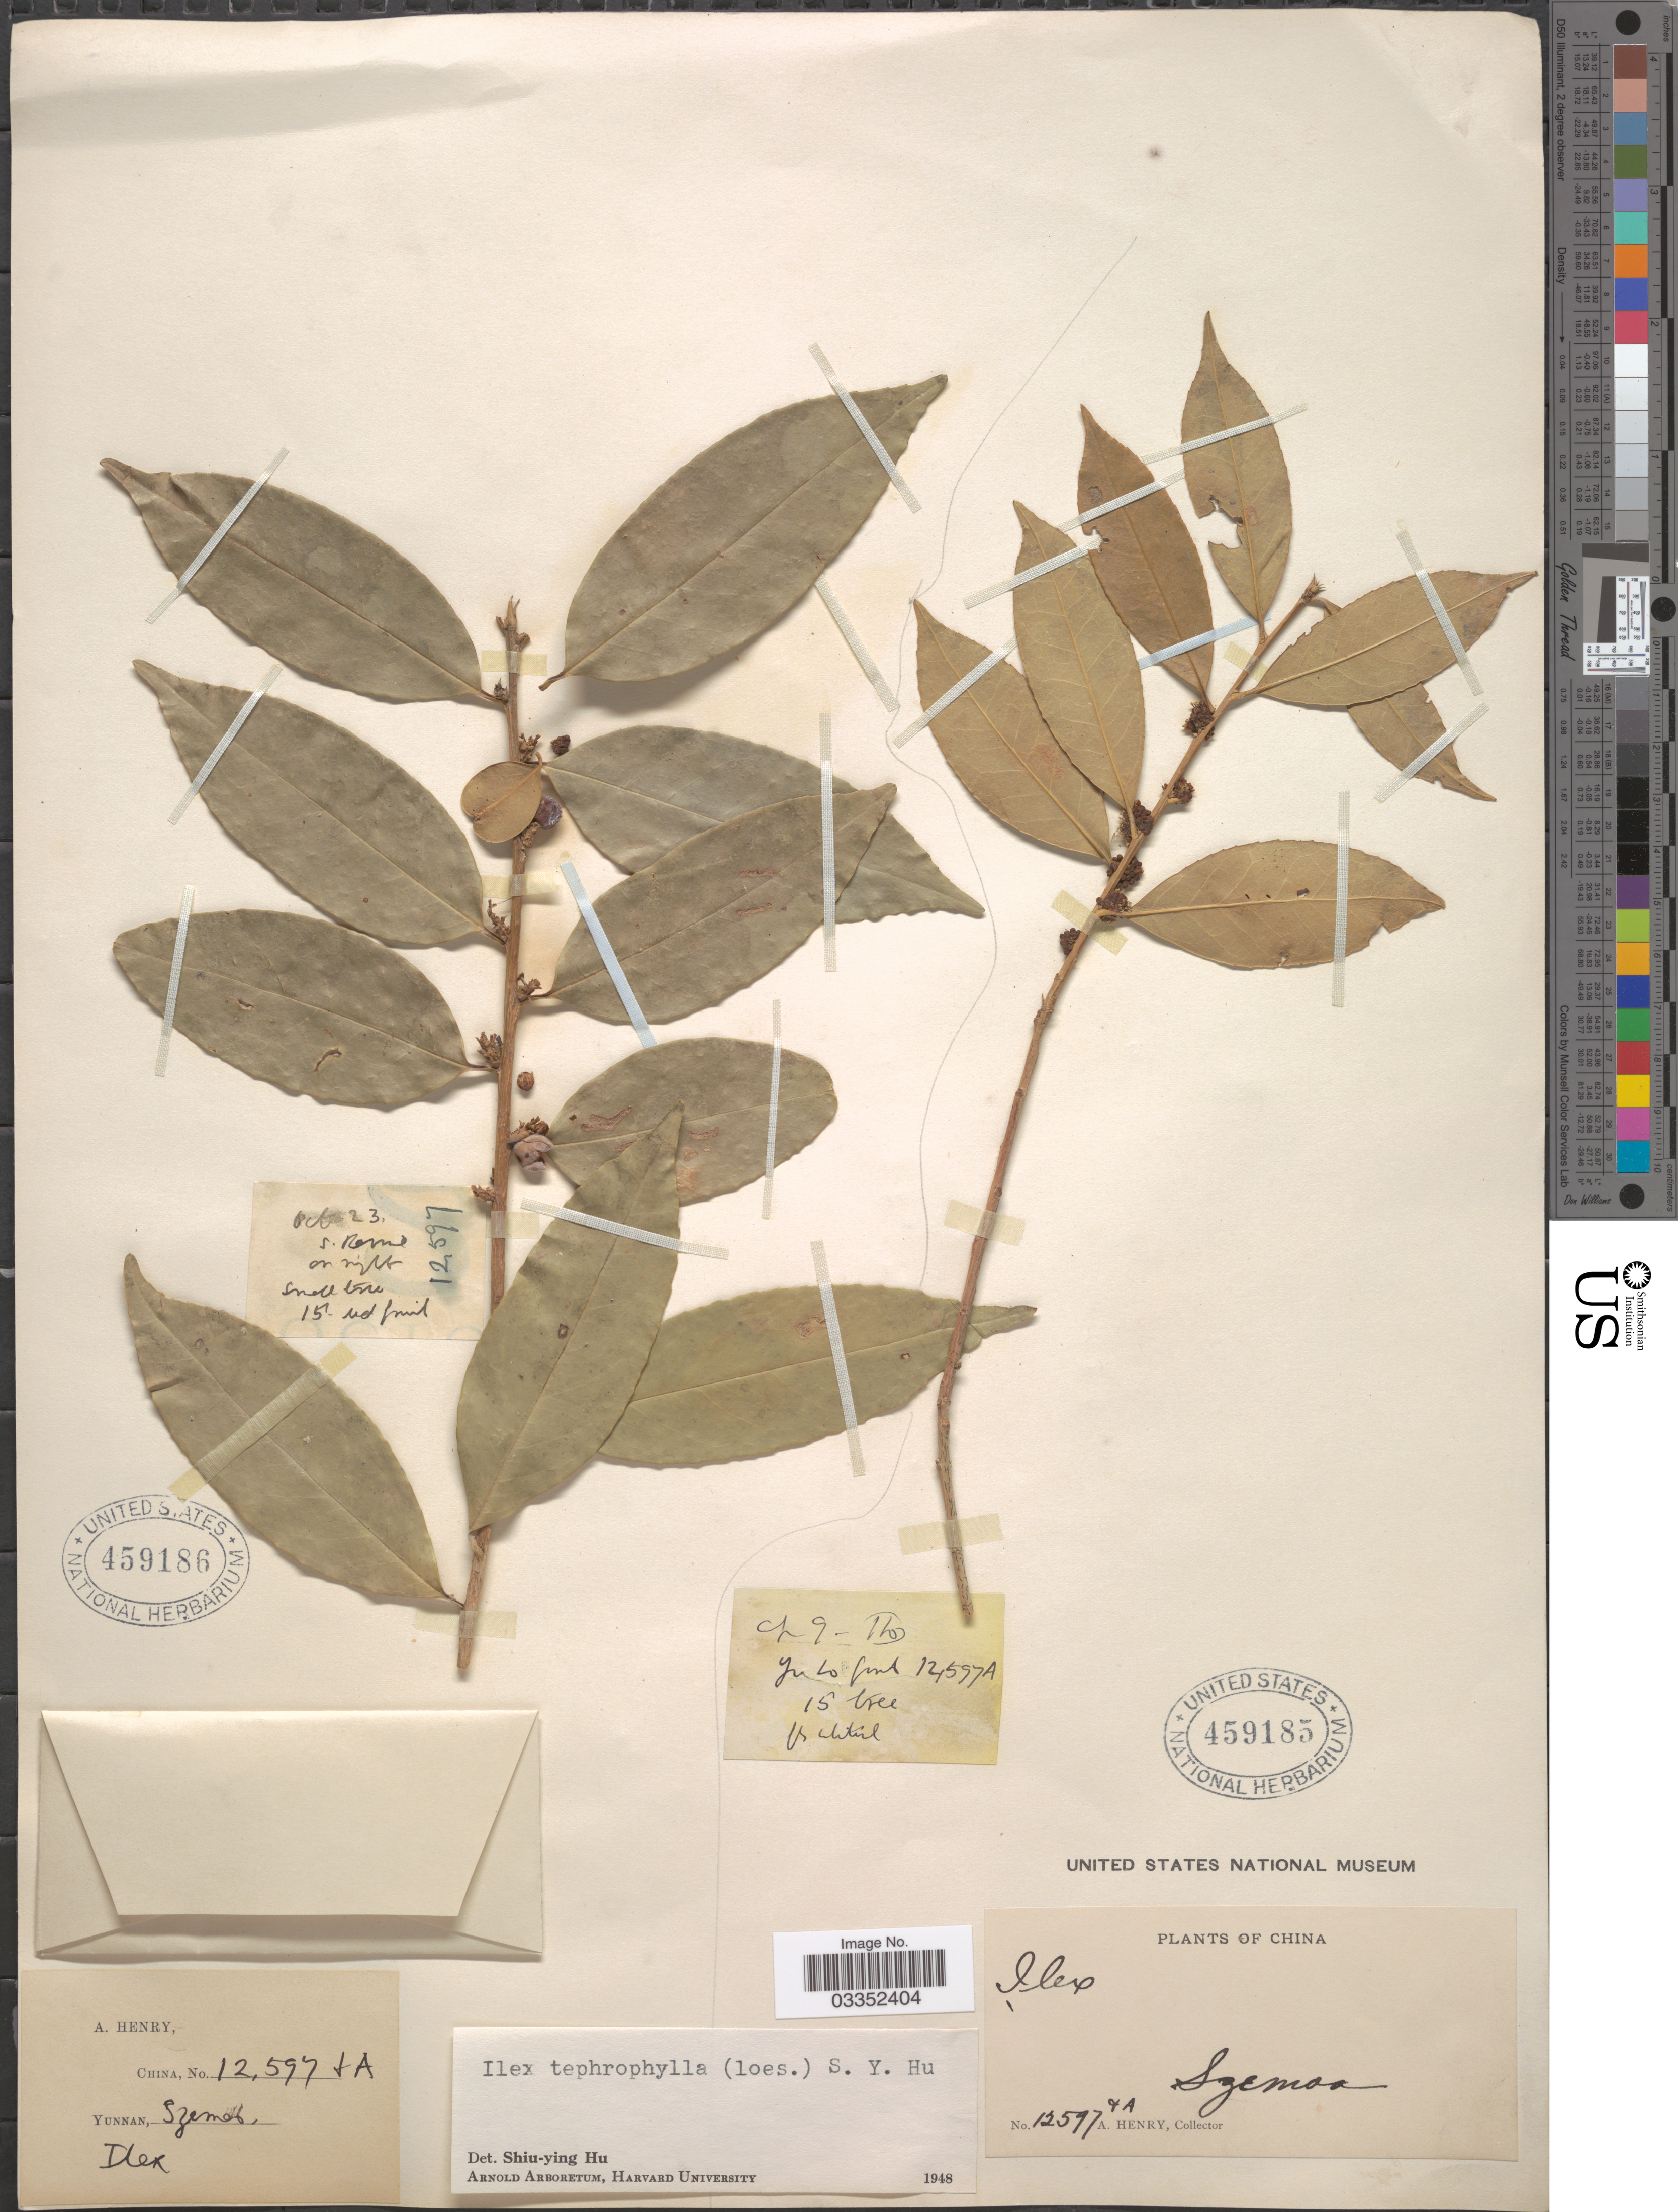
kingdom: Plantae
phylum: Tracheophyta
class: Magnoliopsida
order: Aquifoliales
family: Aquifoliaceae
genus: Ilex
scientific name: Ilex tephrophylla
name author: (Loes.) S.Y. Hu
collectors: A. Henry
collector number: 12597 A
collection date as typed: Transcribed d/m/y: /4/9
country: China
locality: [illegible text], Szemao.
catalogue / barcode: US 459185-2